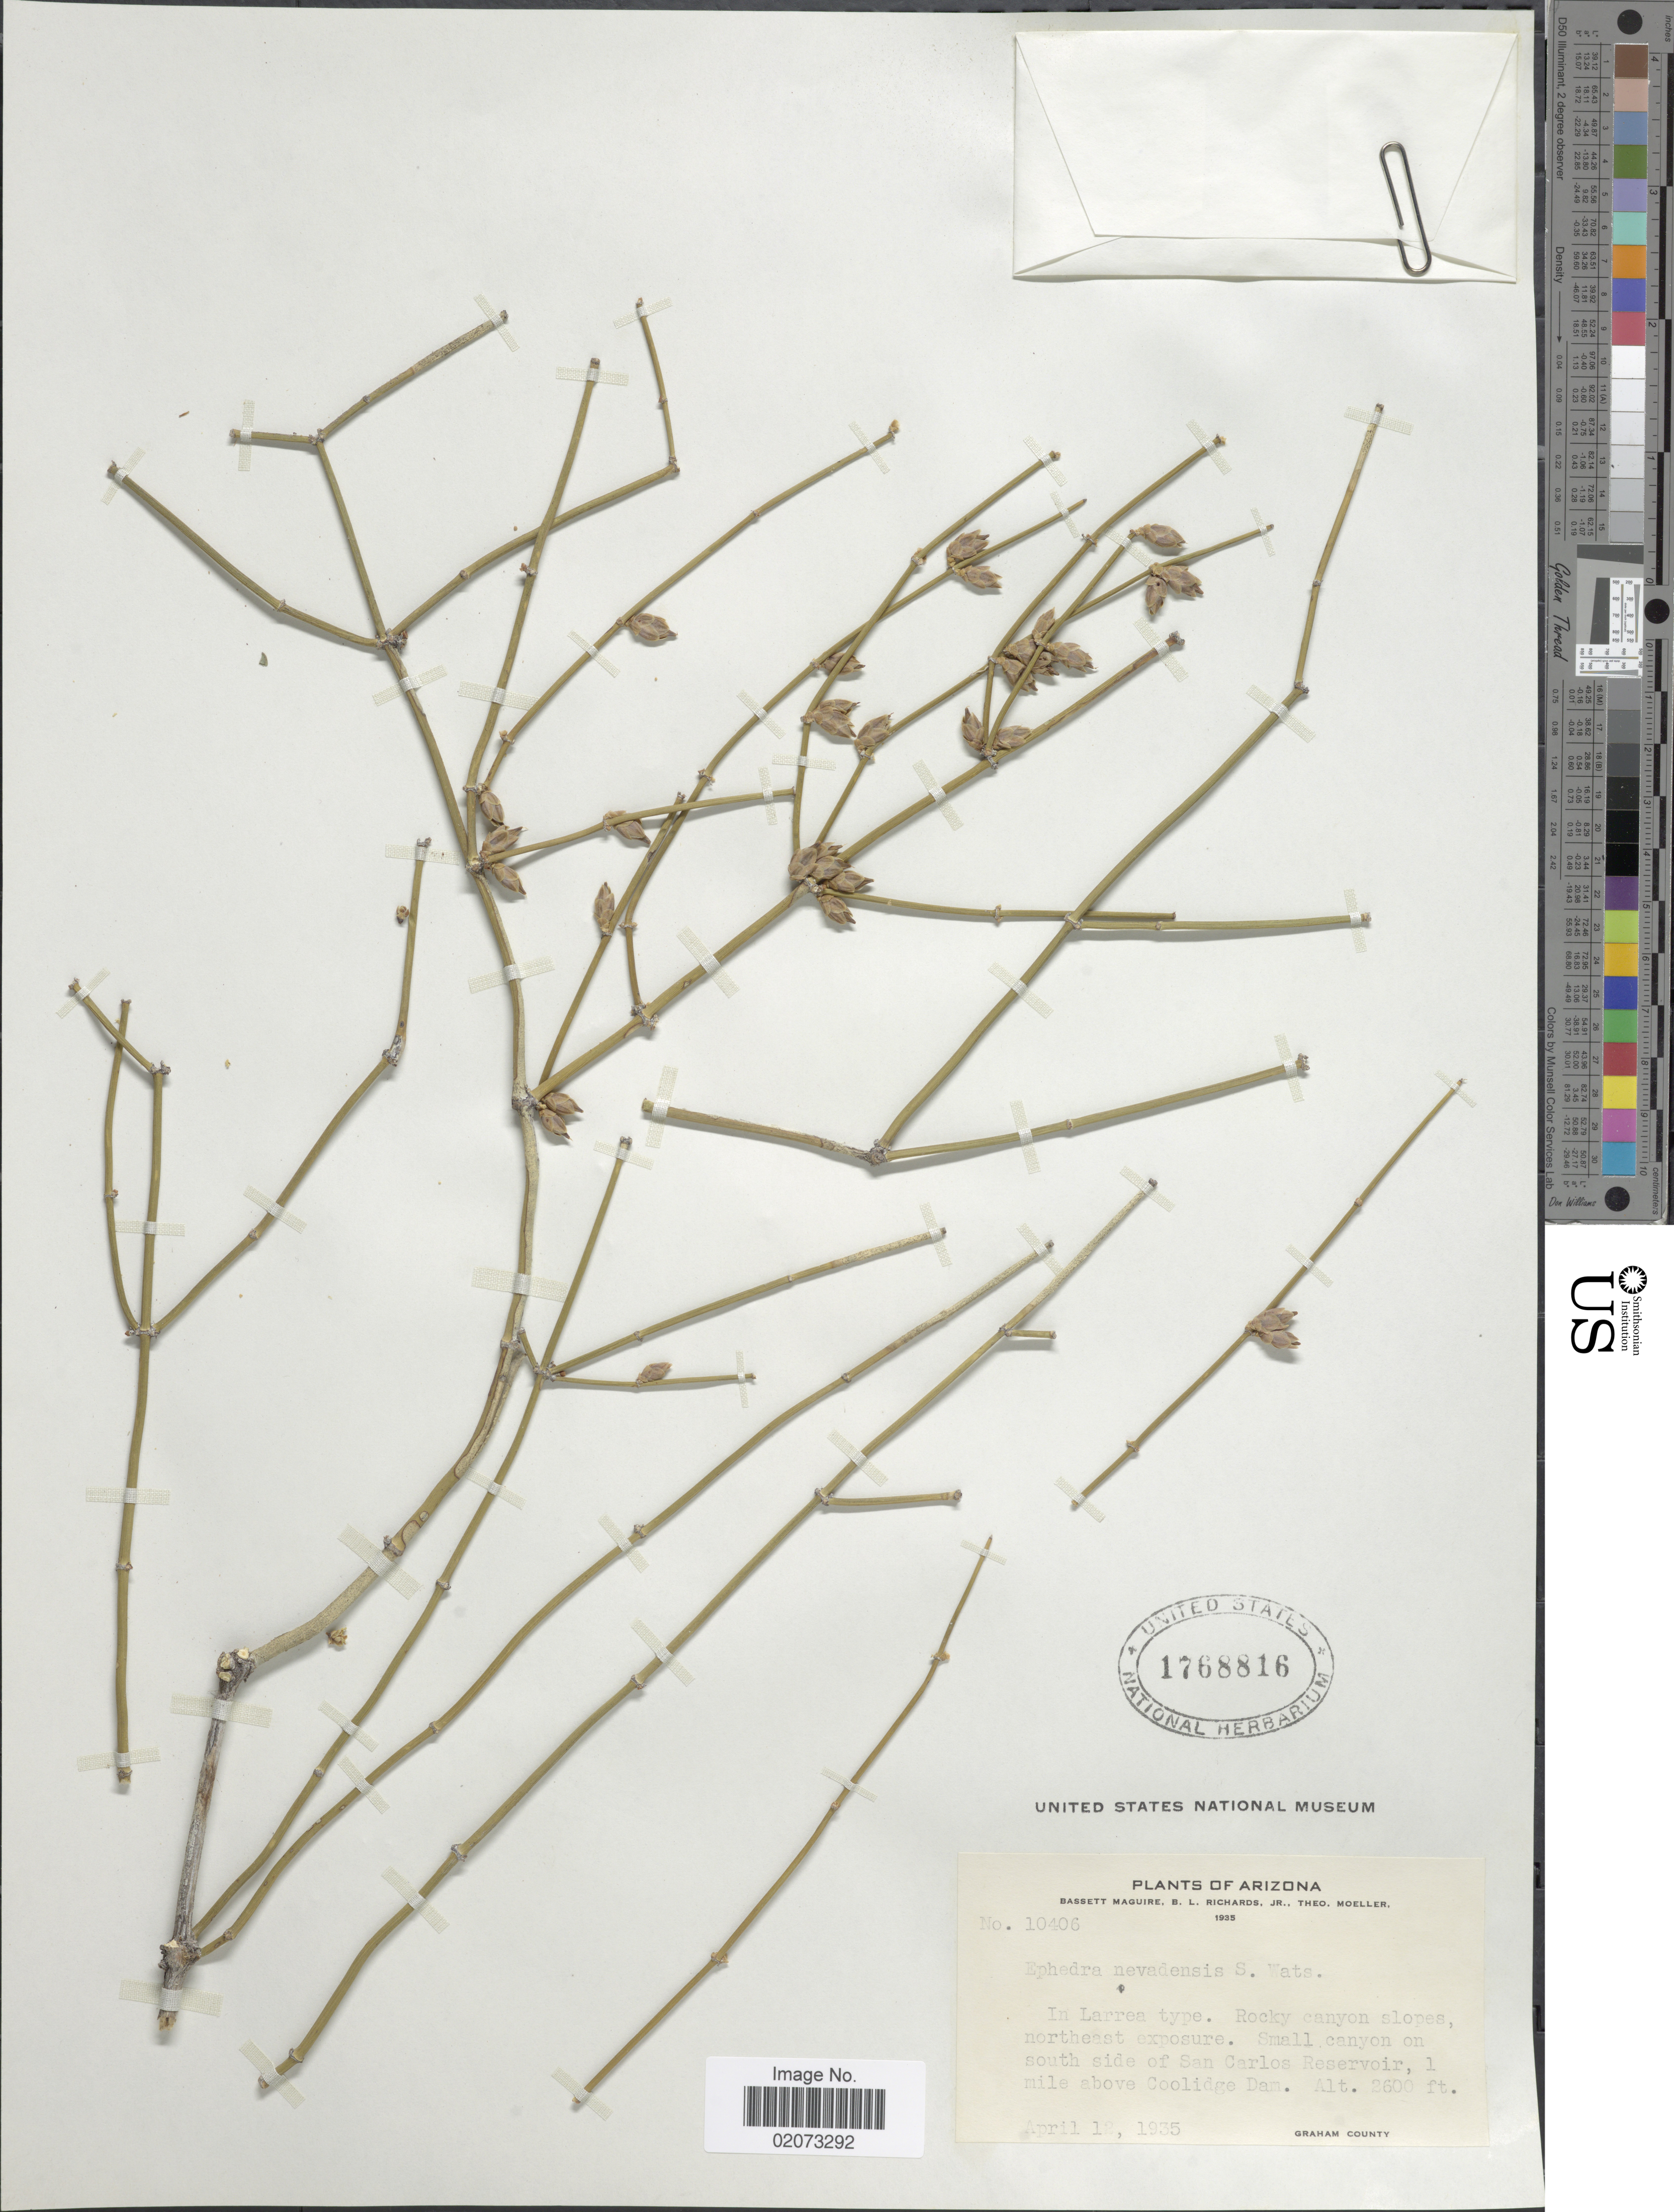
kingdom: Plantae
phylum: Tracheophyta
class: Gnetopsida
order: Ephedrales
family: Ephedraceae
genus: Ephedra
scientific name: Ephedra nevadensis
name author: S. Watson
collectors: B. Richards & T. Moeller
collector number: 10406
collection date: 1935-04-01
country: United States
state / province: Arizona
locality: Arizona, Small canyon on south side of San Carlos Reservoir, 1 mile above Coolidge Dam.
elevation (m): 792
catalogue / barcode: US 1768816